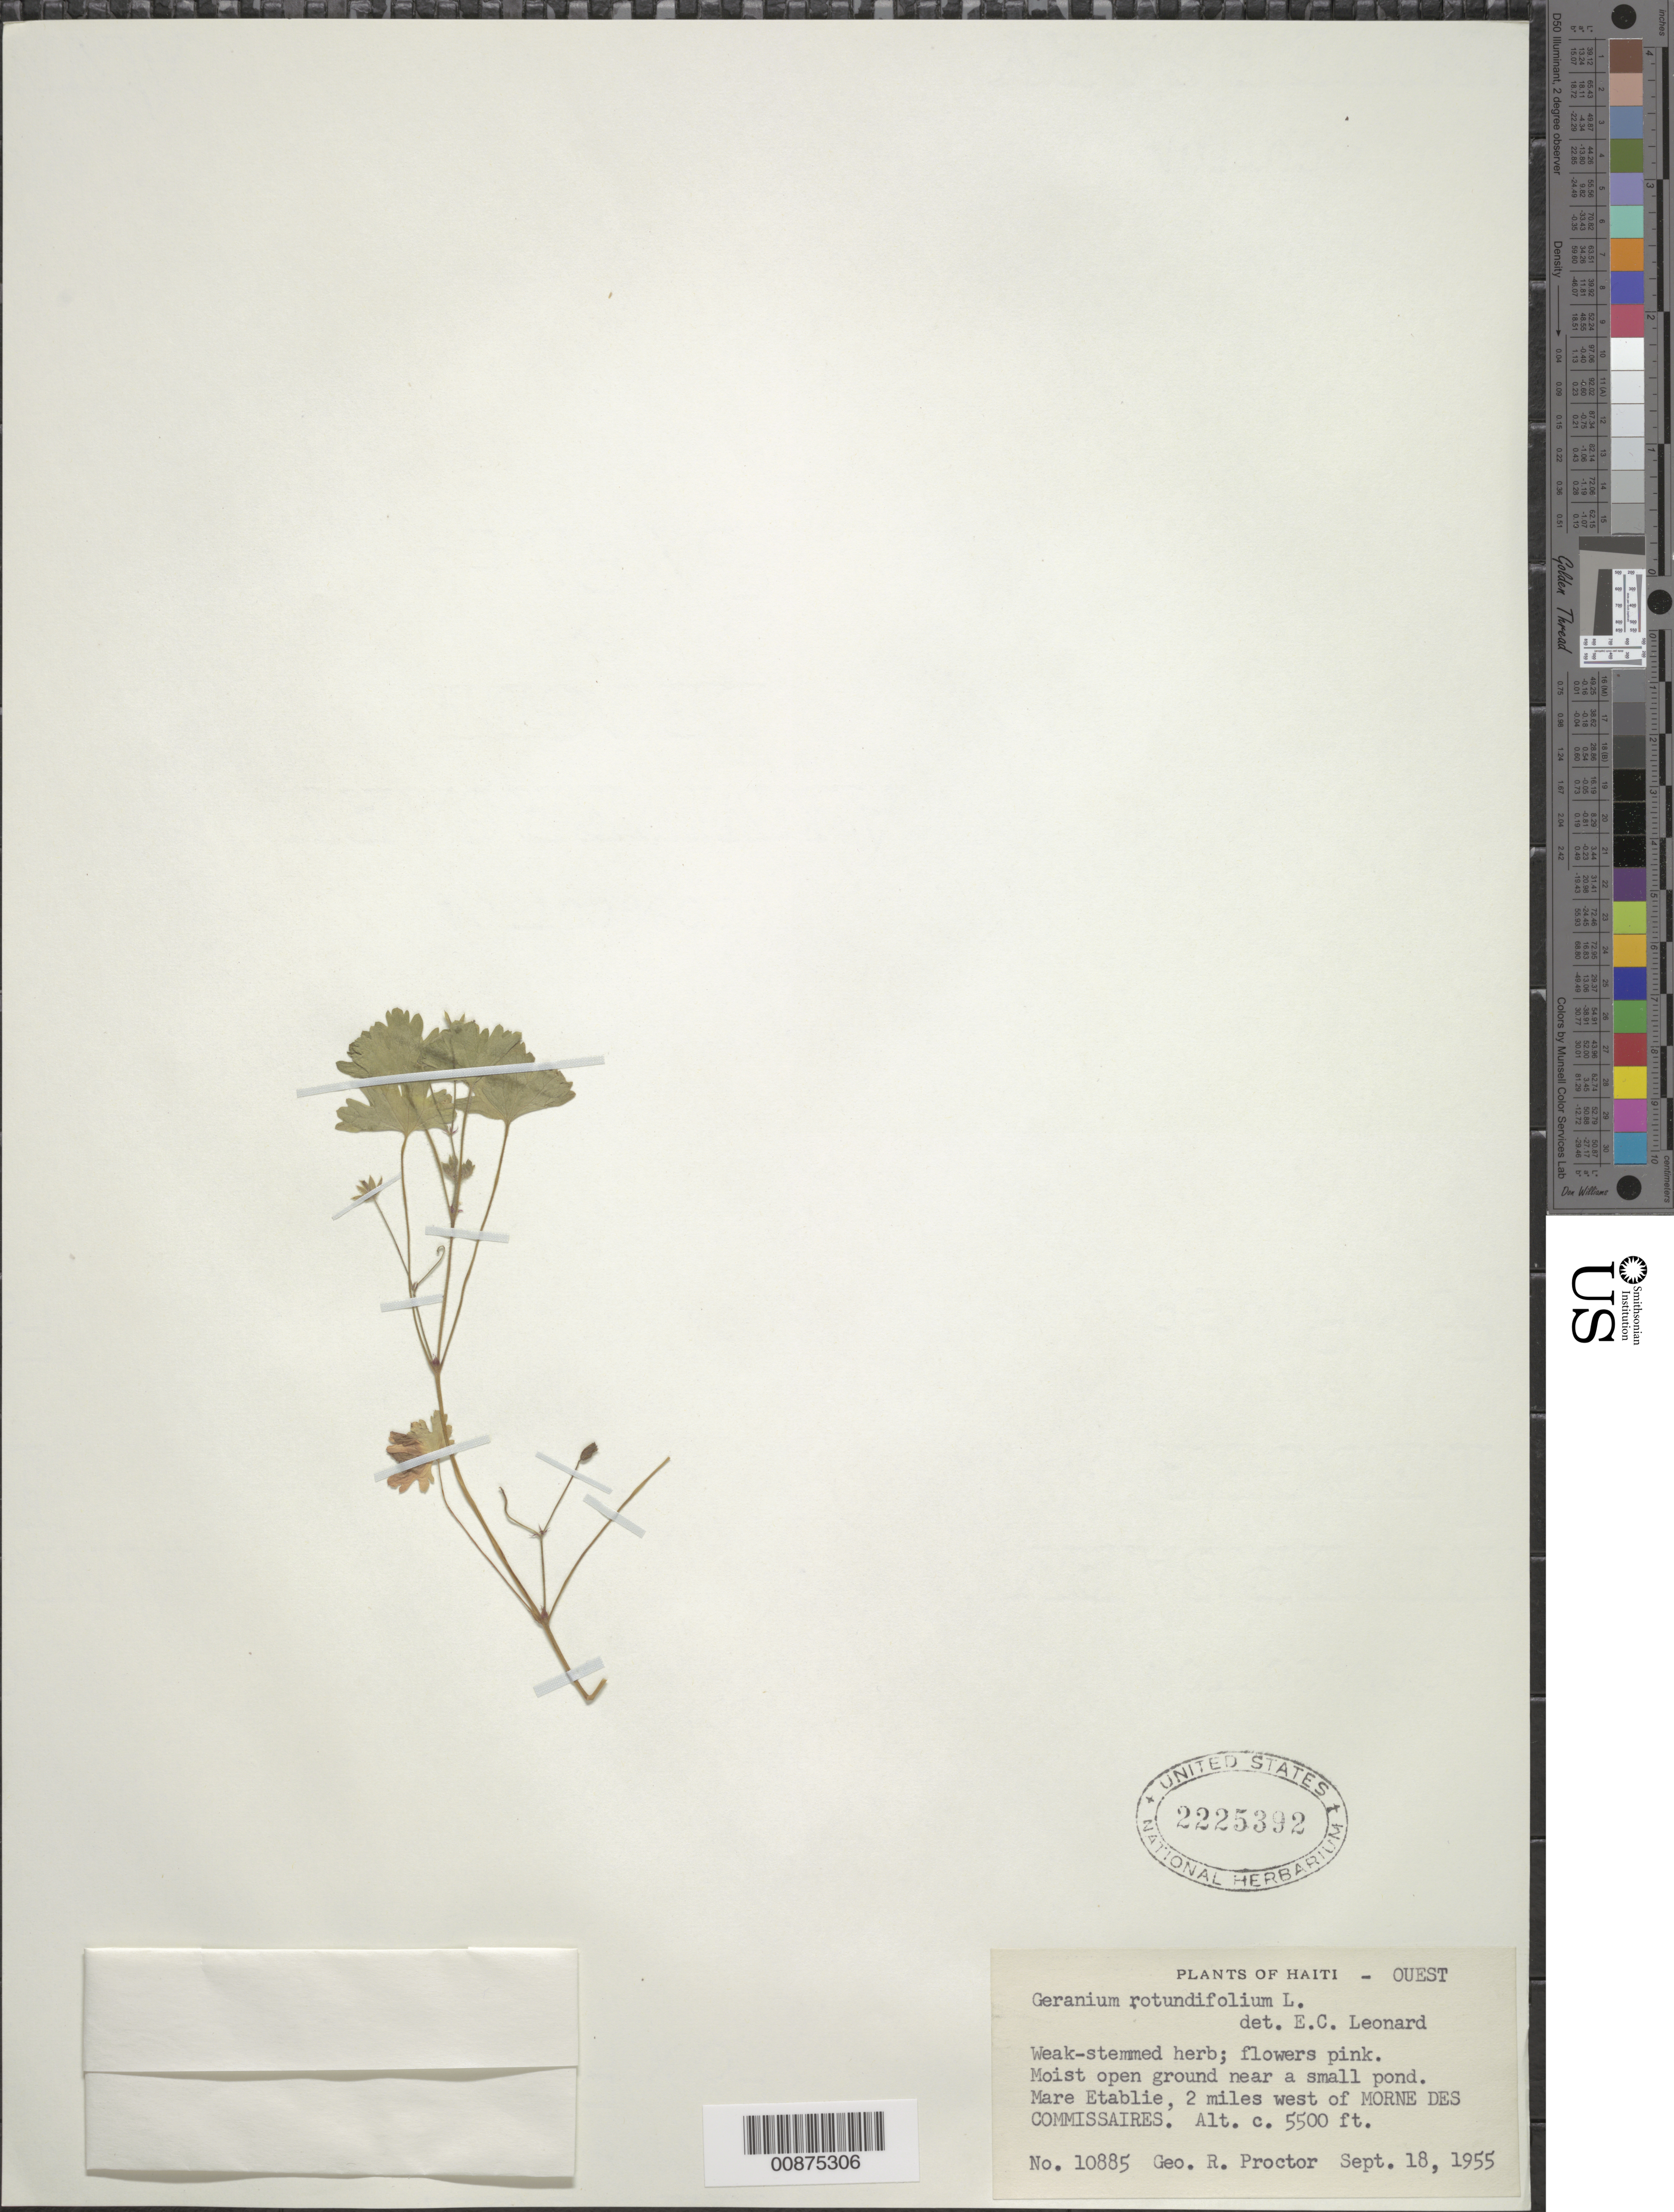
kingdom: Plantae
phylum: Tracheophyta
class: Magnoliopsida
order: Geraniales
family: Geraniaceae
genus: Geranium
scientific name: Geranium rotundifolium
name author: L.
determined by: Leonard, Emery C., (US)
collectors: G. R. Proctor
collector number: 10885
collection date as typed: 18 Sep 1955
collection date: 1955-09-18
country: Haiti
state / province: Ouest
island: Hispaniola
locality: Mare Etablie, 2 miles west of Morne des Commissaires.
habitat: Moist open ground near a small pond.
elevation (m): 1676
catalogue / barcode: US 2225392